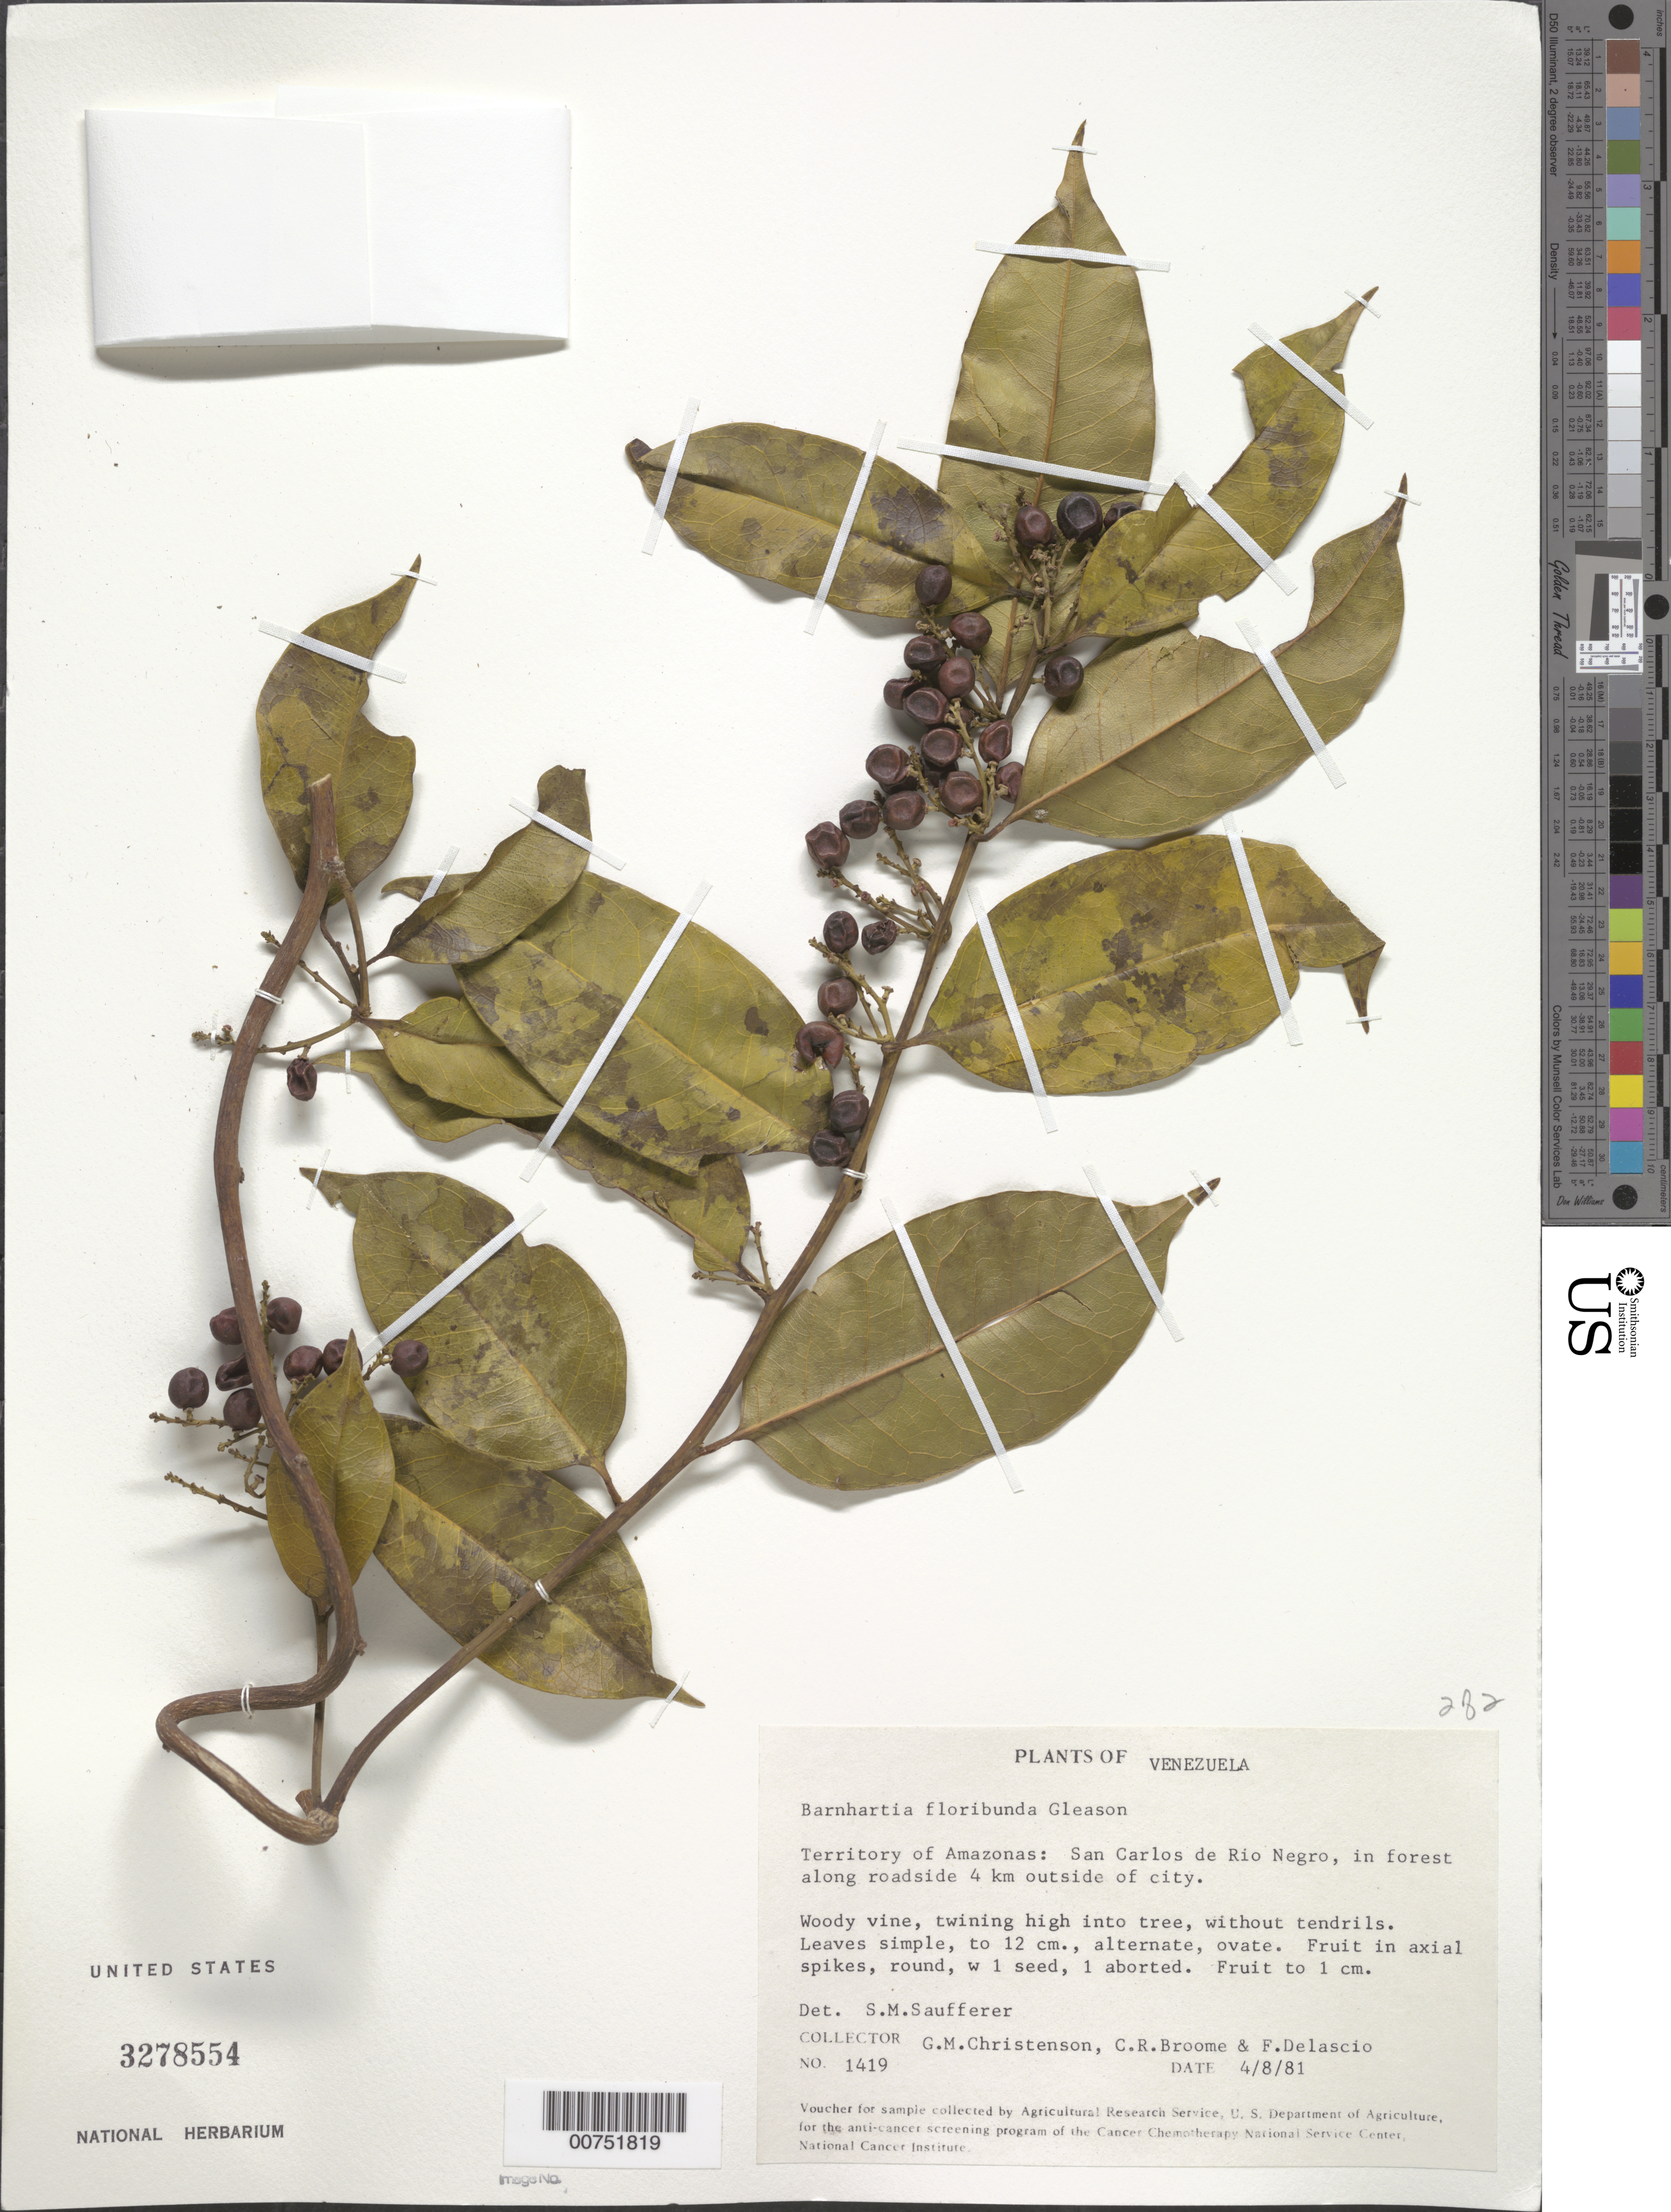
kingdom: Plantae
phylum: Tracheophyta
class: Magnoliopsida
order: Fabales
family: Polygalaceae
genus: Diclidanthera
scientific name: Diclidanthera sp.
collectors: G. Christenson, C. R. Broome & F. Delascio C.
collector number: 1419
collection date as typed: Transcribed d/m/y: 4/8/81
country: Venezuela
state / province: Amazonas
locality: San Carlos de Rio Negro, in forest along roadside 4 km outside of city.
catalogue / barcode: US 3278554